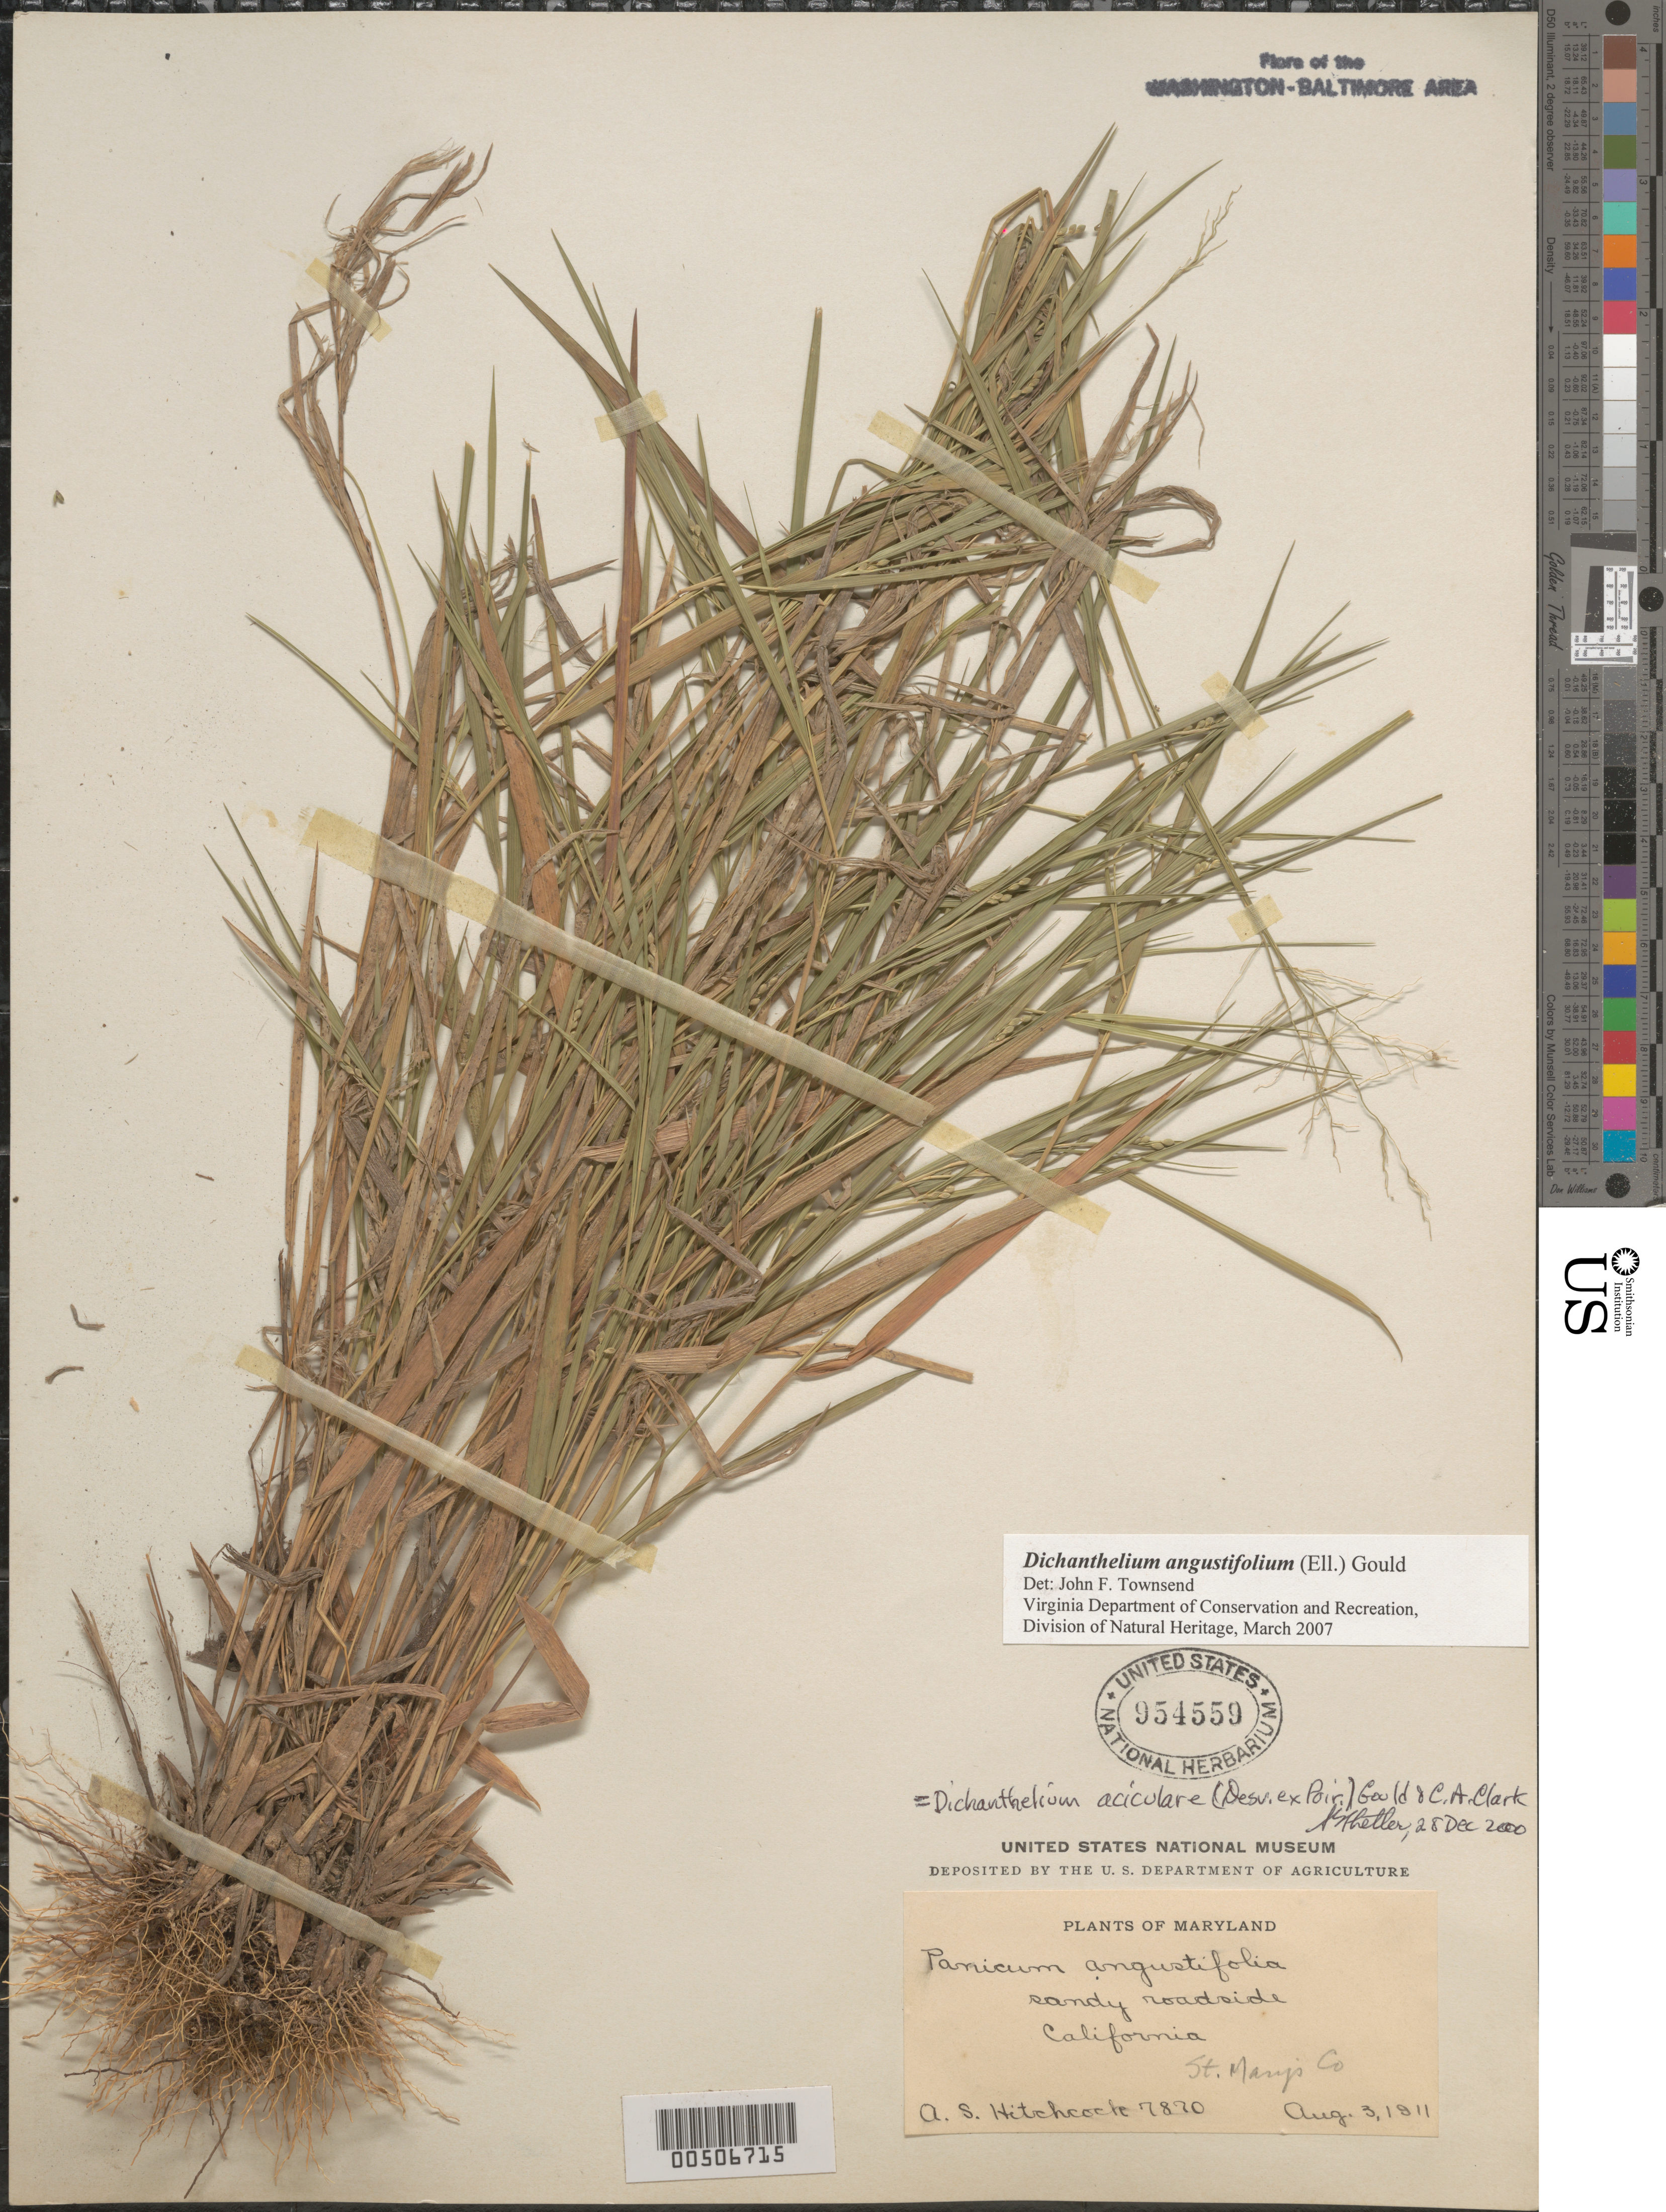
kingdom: Plantae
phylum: Tracheophyta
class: Liliopsida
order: Poales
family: Poaceae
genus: Dichanthelium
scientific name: Dichanthelium angustifolium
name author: (Ellison) Gould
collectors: A. S. Hitchcock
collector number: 7870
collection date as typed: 03 Aug 1911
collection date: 1911-08-03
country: United States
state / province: Maryland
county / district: St. Mary's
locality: California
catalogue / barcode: US 954559